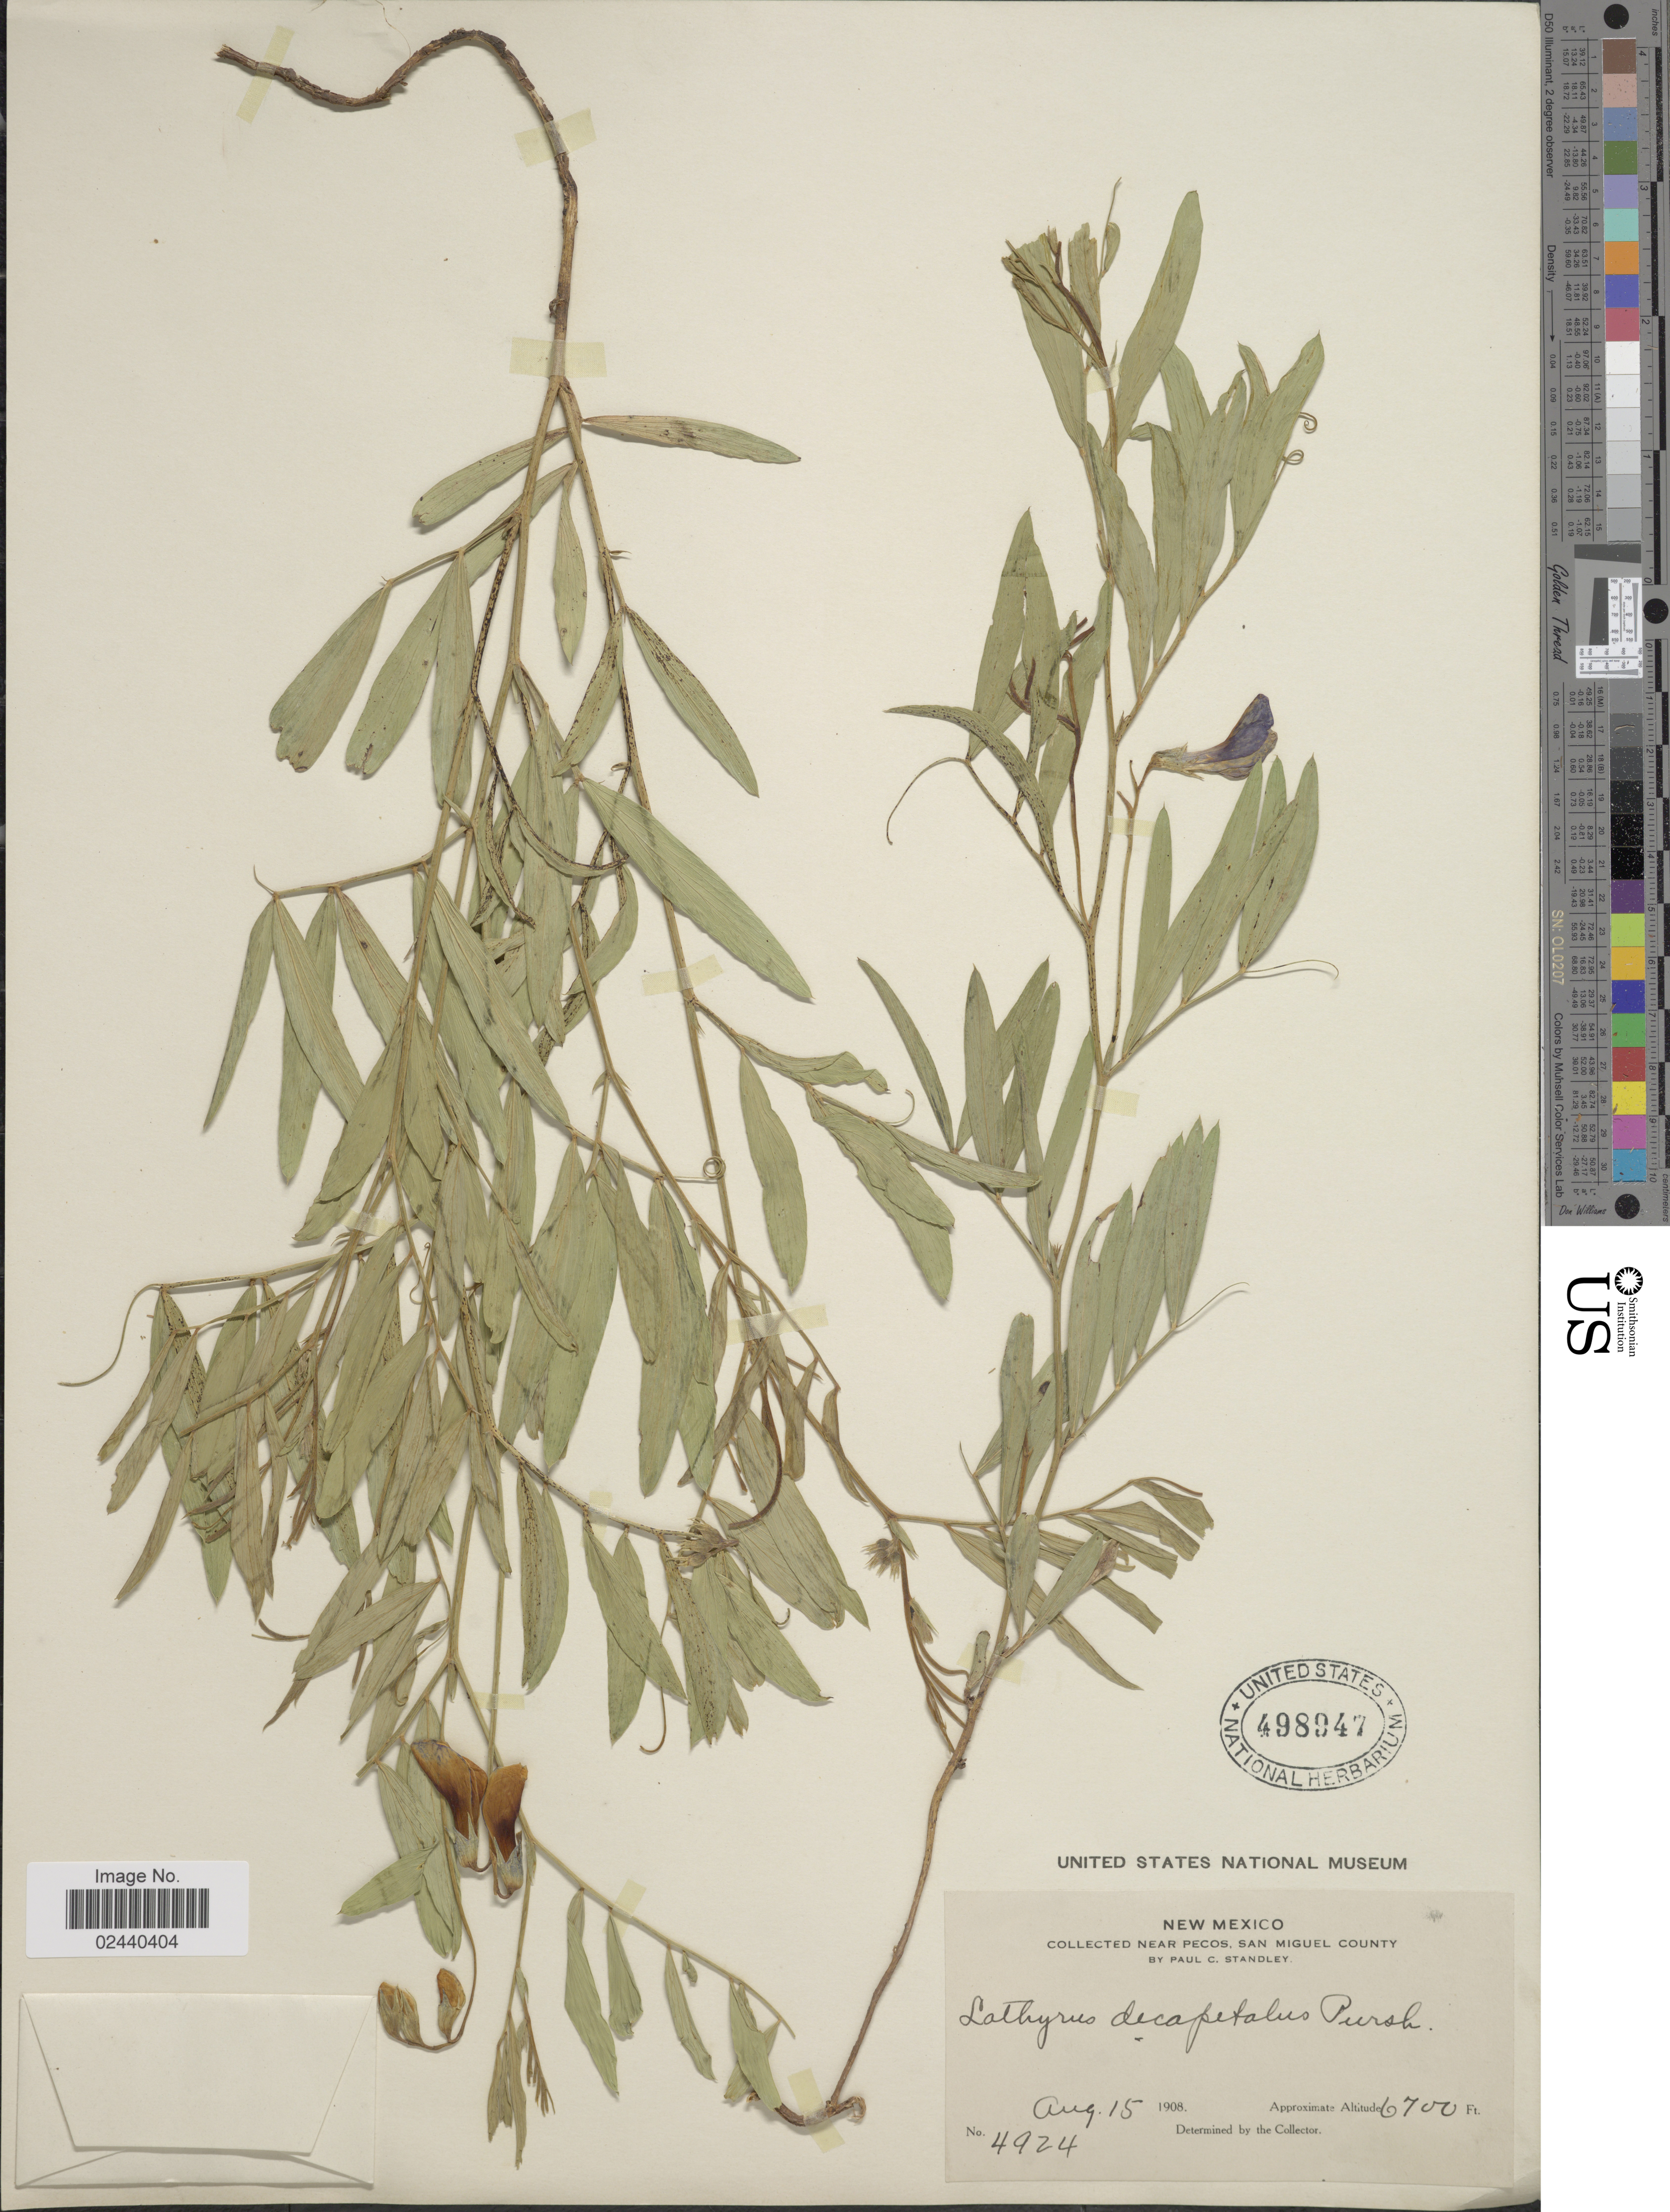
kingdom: Plantae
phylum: Tracheophyta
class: Magnoliopsida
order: Fabales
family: Fabaceae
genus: Lathyrus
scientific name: Lathyrus eucosmus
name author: Butters & H. St. John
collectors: P. C. Standley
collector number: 4924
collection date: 1908-08-15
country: United States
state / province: New Mexico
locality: Near Pecos, San Miguel County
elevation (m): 2042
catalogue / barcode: US 498947